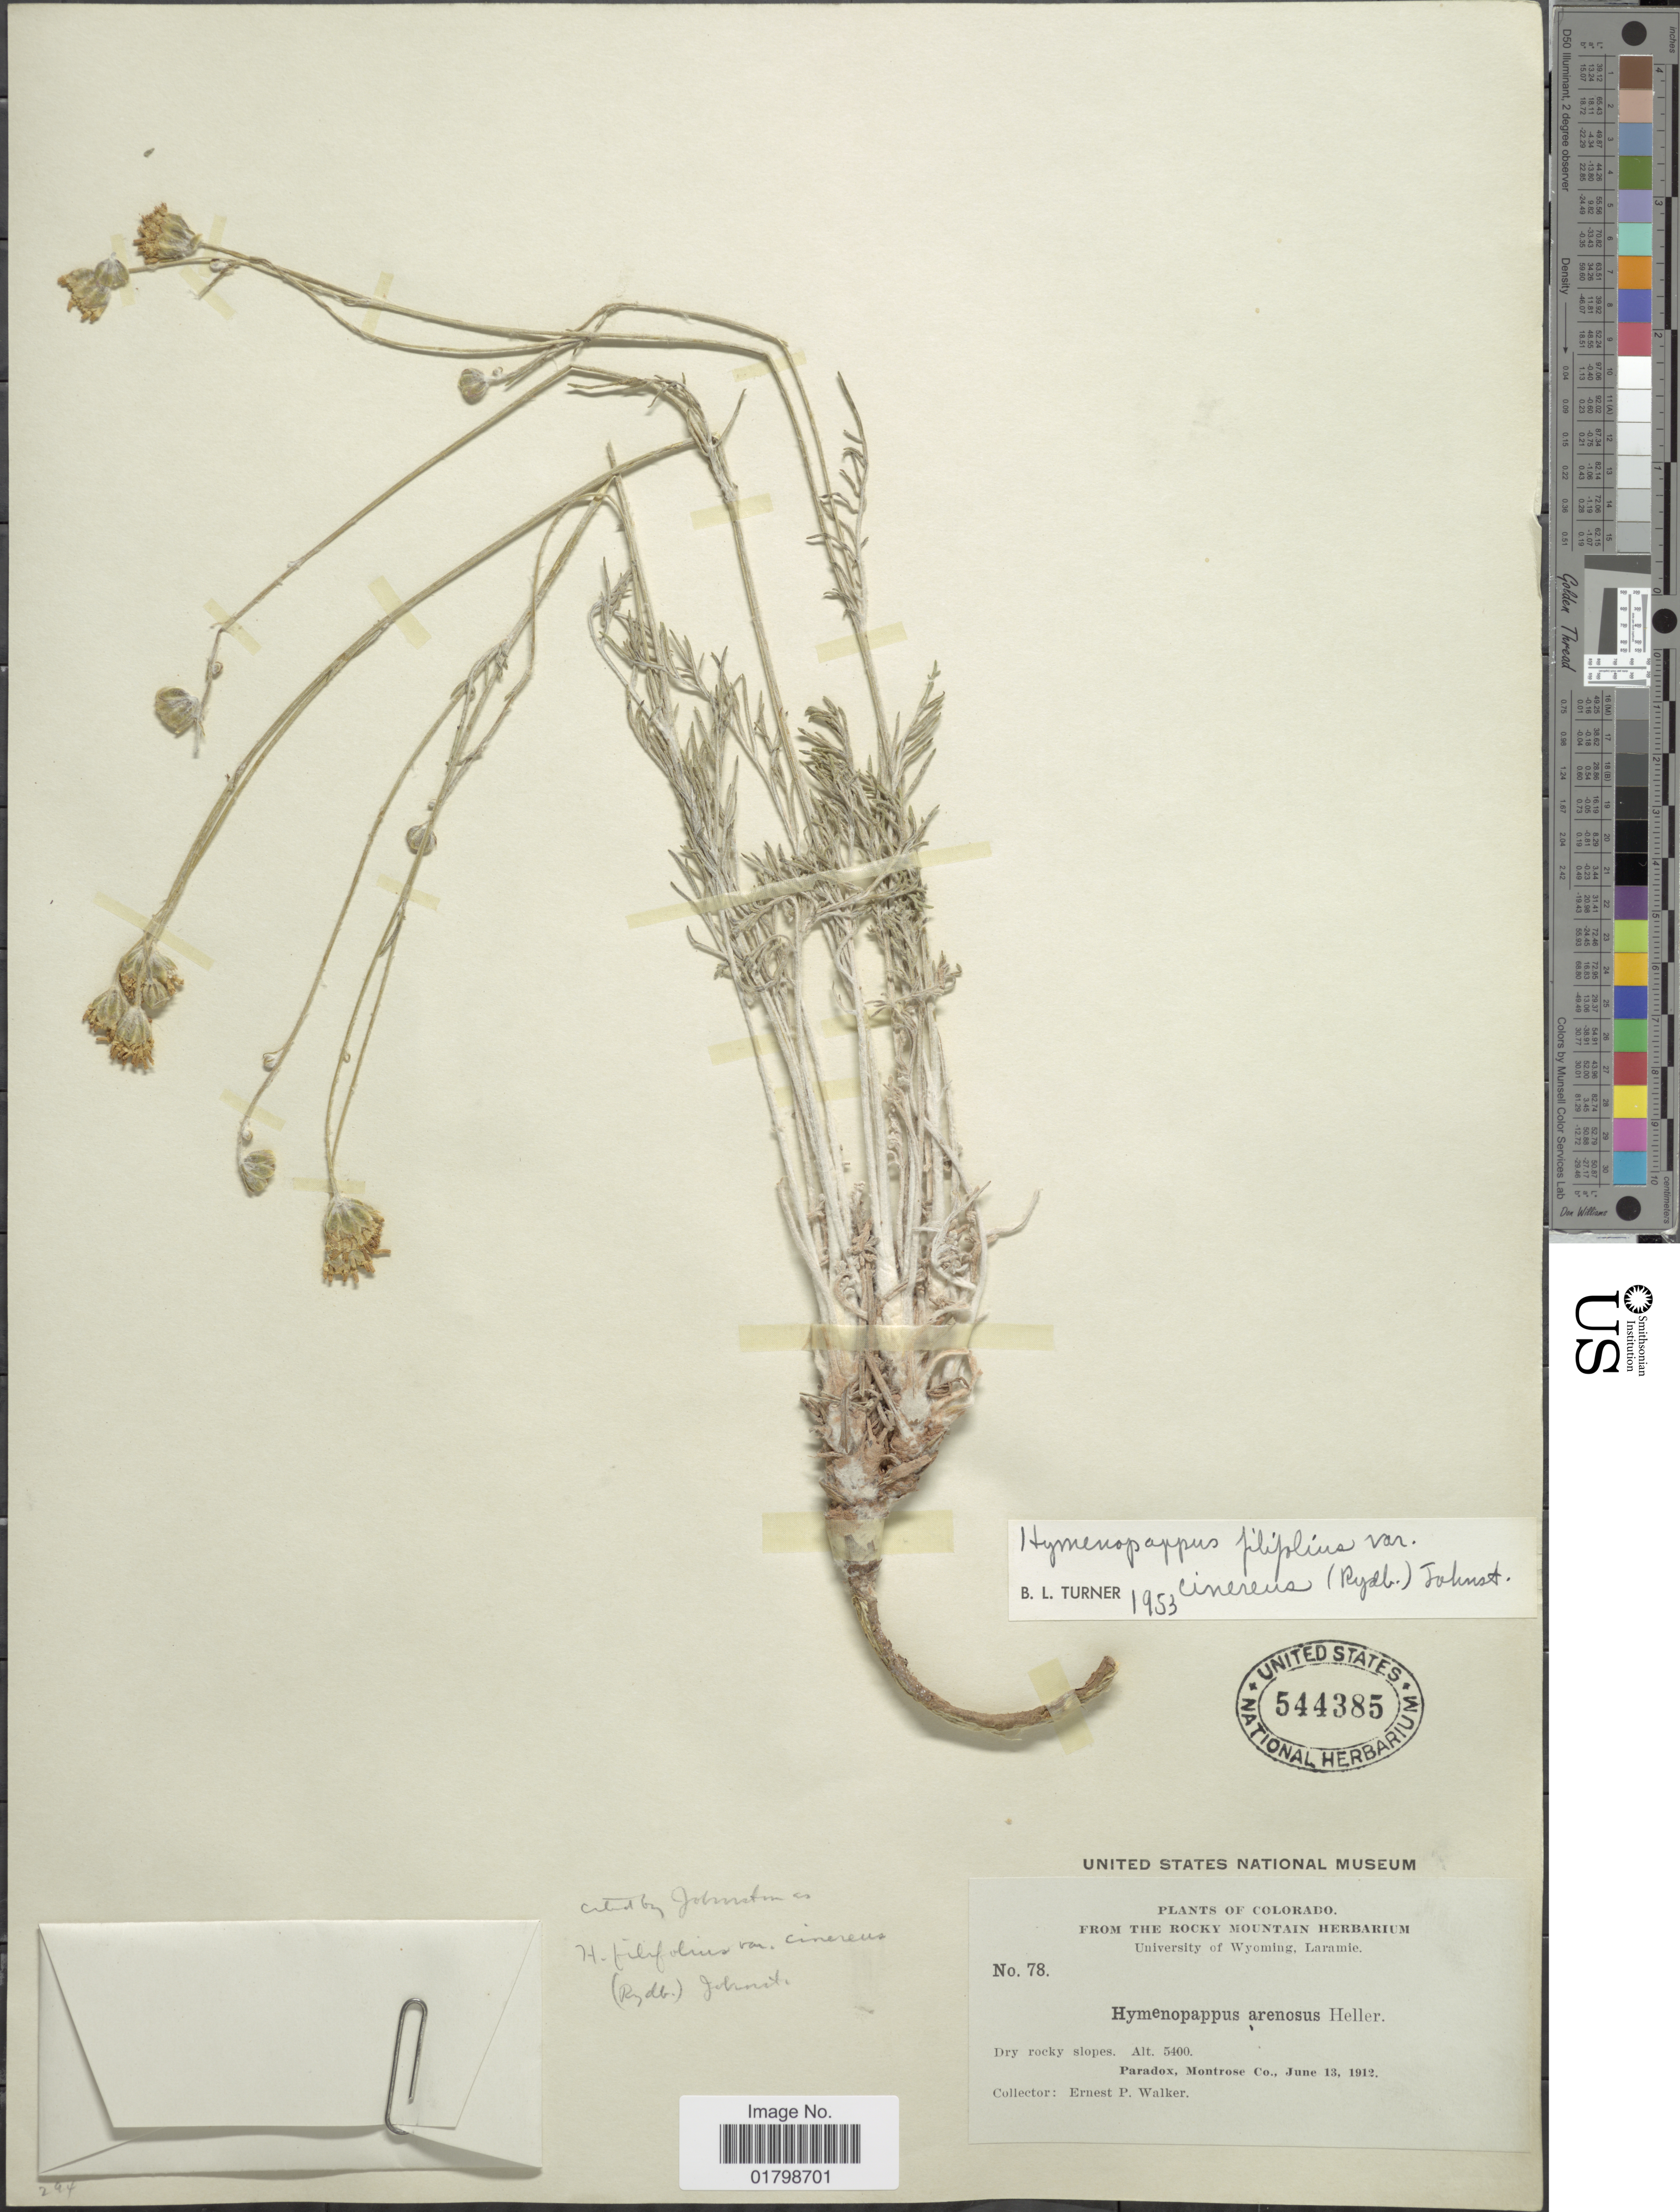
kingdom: Plantae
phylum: Tracheophyta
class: Magnoliopsida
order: Asterales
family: Asteraceae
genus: Hymenopappus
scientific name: Hymenopappus filifolius var. cinereus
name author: (Rydb.) I.M. Johnst.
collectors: E. P. Walker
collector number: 78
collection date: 1912-06-13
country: United States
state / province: Colorado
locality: Paradox, Montrose Co.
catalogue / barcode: US 544385